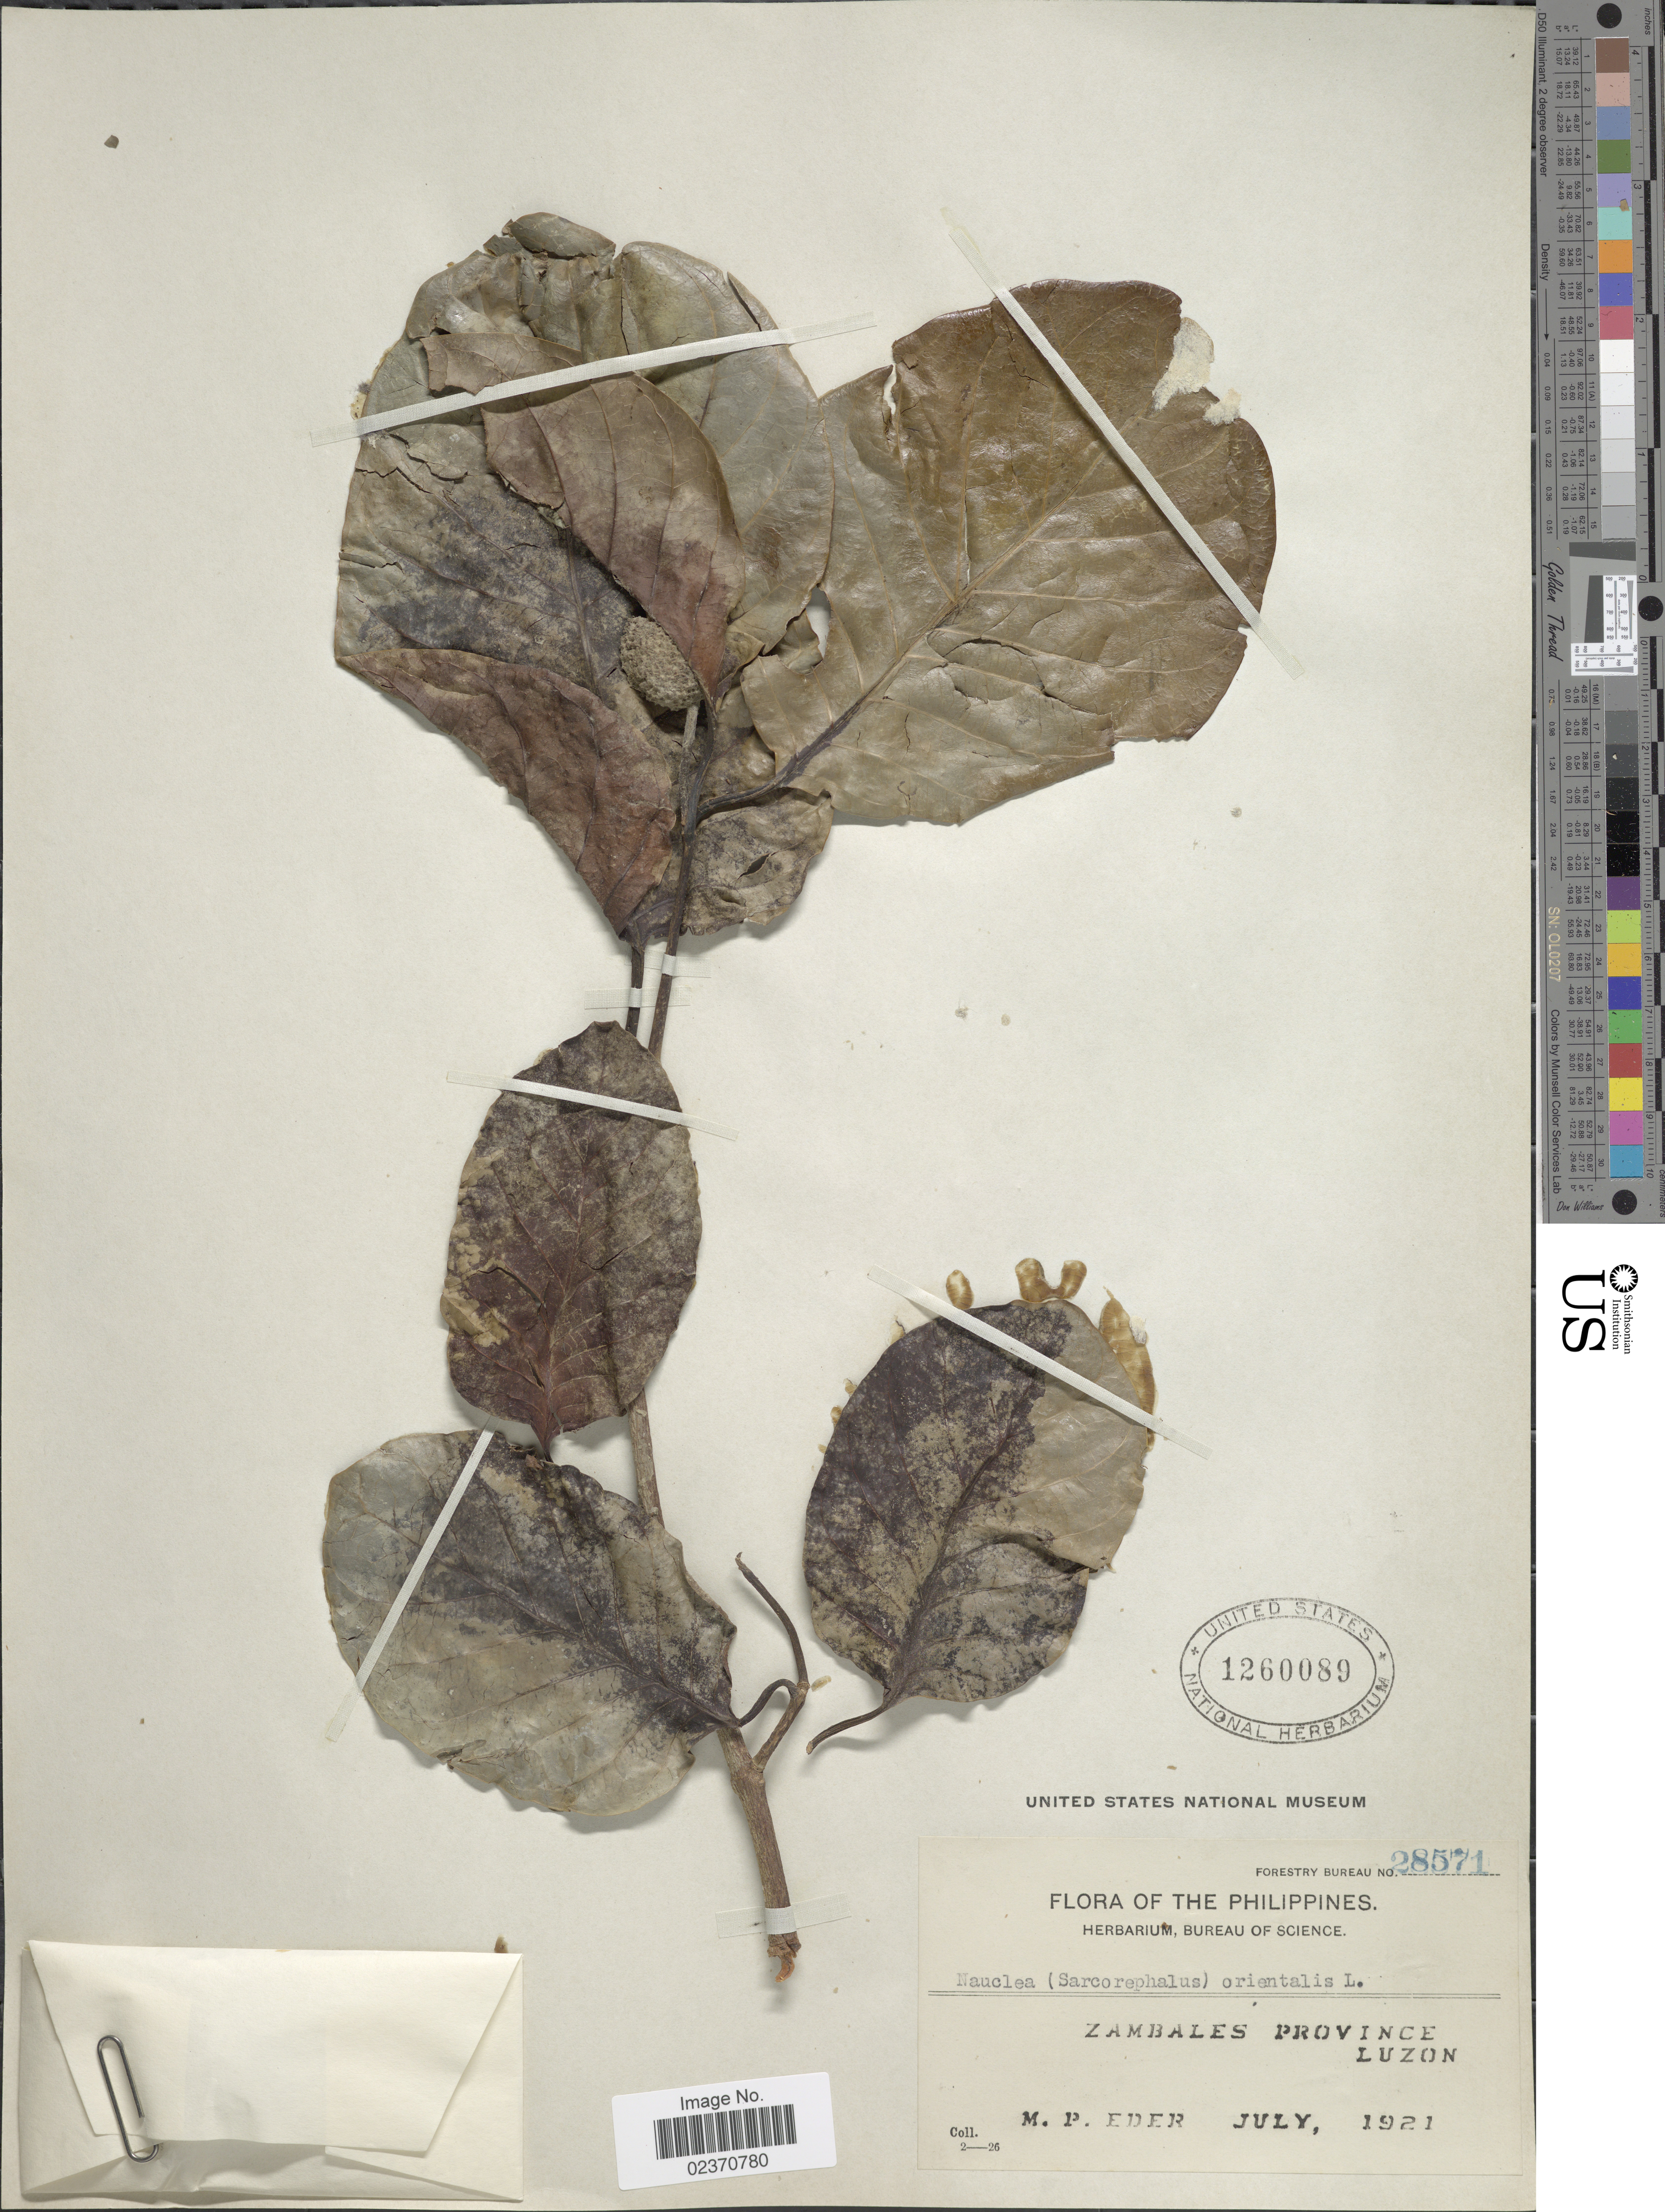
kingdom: Plantae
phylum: Tracheophyta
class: Magnoliopsida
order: Gentianales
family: Rubiaceae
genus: Nauclea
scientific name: Nauclea orientalis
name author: (L.) L.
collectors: M. Eder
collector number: Forestry Bureau 28571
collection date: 1921-07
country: Philippines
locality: Zambales, Province Luzon.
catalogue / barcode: US 1260089